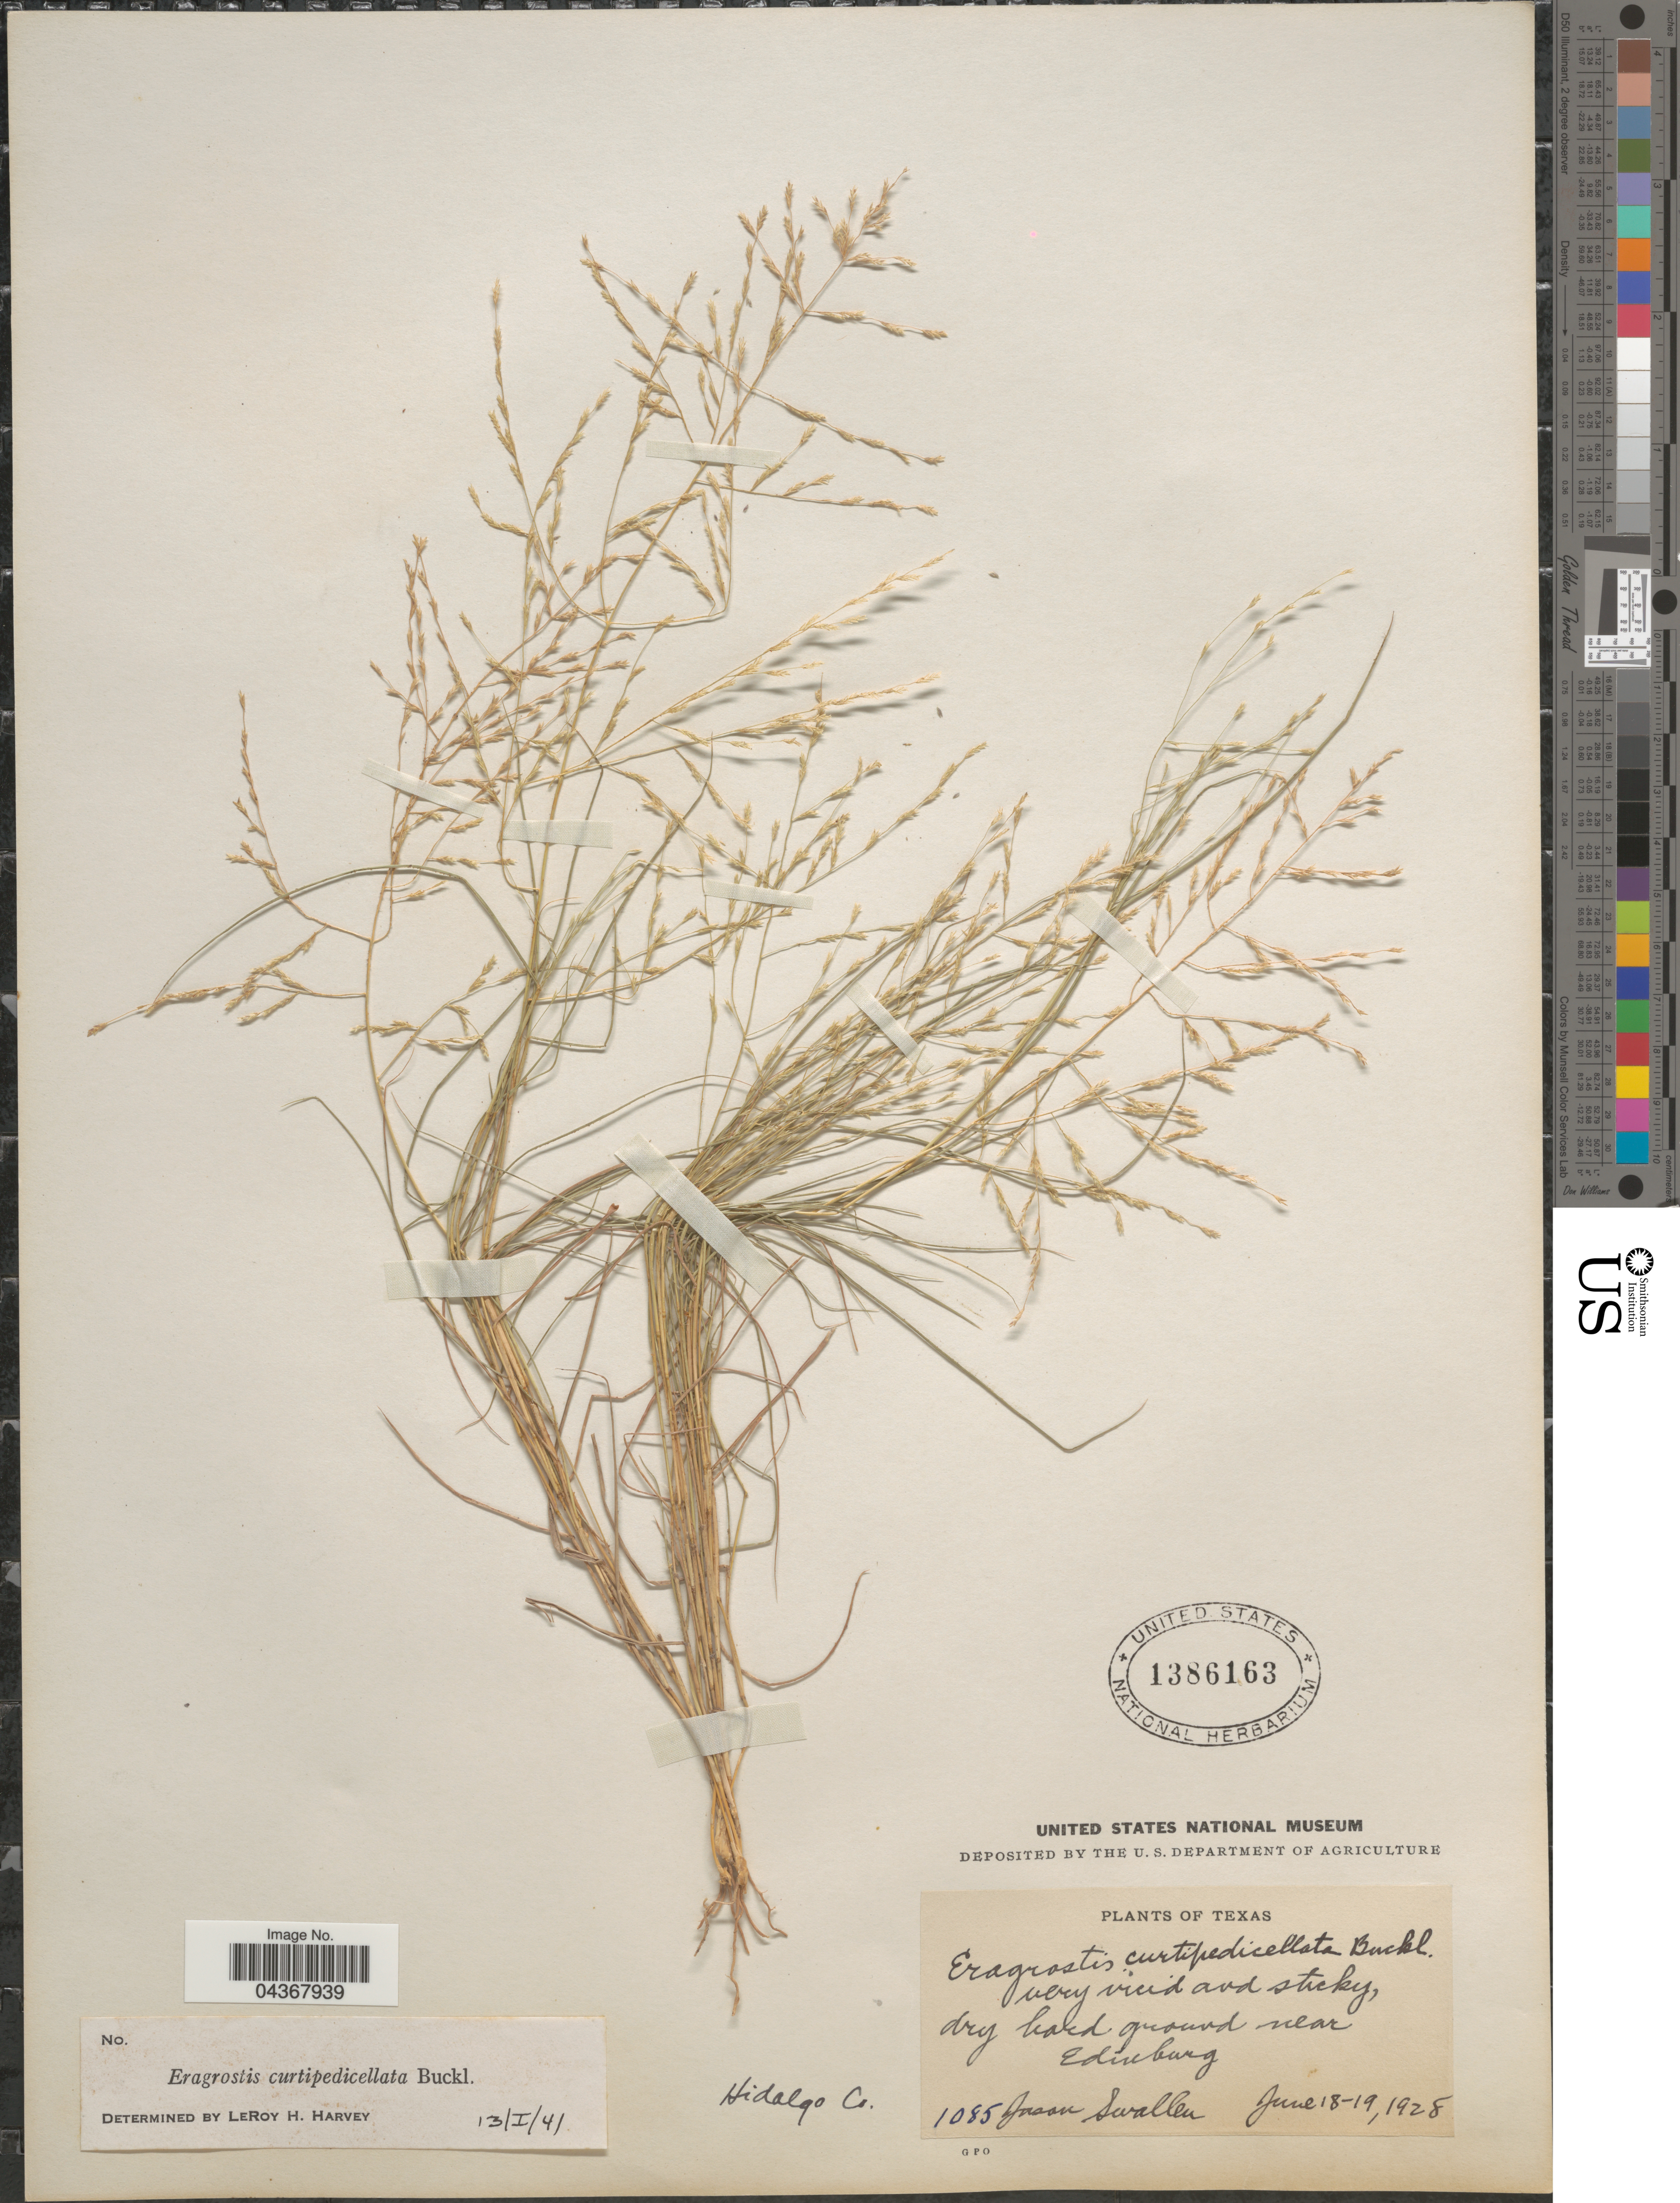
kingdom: Plantae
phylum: Tracheophyta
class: Liliopsida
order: Poales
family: Poaceae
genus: Eragrostis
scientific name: Eragrostis curtipedicellata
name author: Buckley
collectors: J. R. Swallen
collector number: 1085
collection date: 1928-06-18/1928-06-19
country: United States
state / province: Texas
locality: Hidalgo Co. Ground near Edinburg.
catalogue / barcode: US 1386163